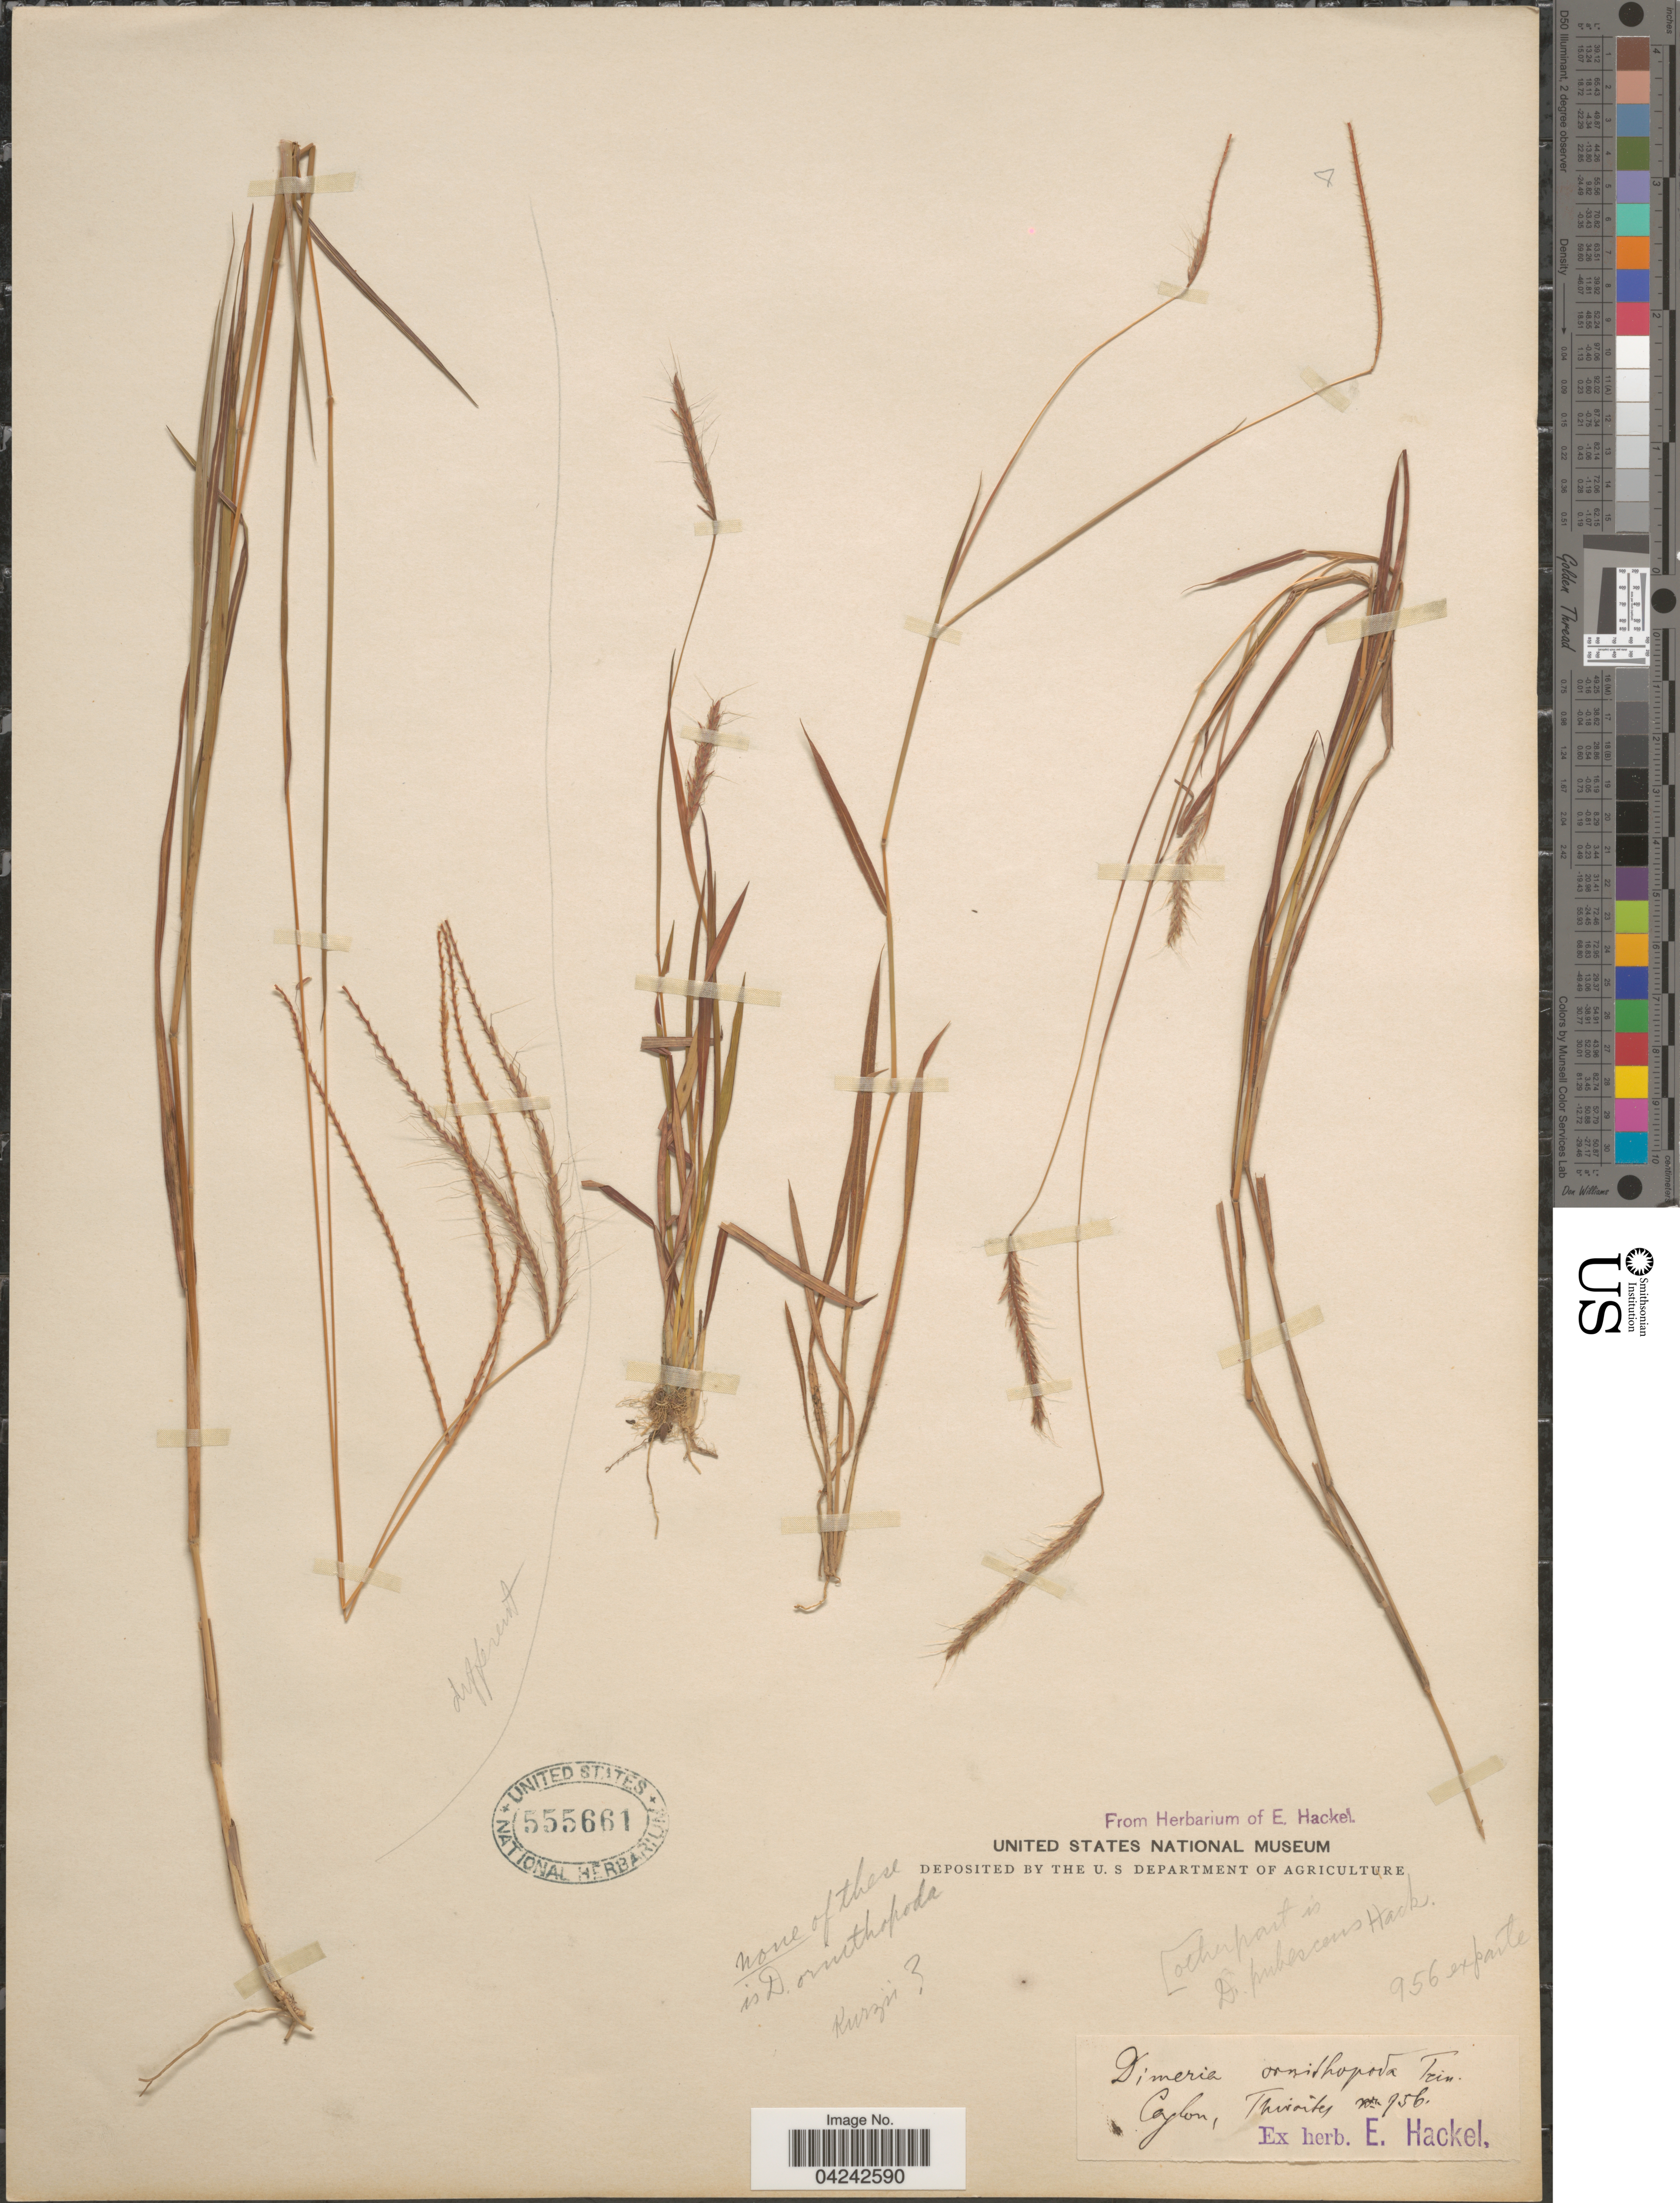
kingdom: Plantae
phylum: Tracheophyta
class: Liliopsida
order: Poales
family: Poaceae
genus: Dimeria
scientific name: Dimeria kurzii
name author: Hook. f.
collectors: ex herb. E. Hackel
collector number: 956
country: Sri Lanka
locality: Ceylon, Thiroity [interpreted].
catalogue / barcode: US 555661